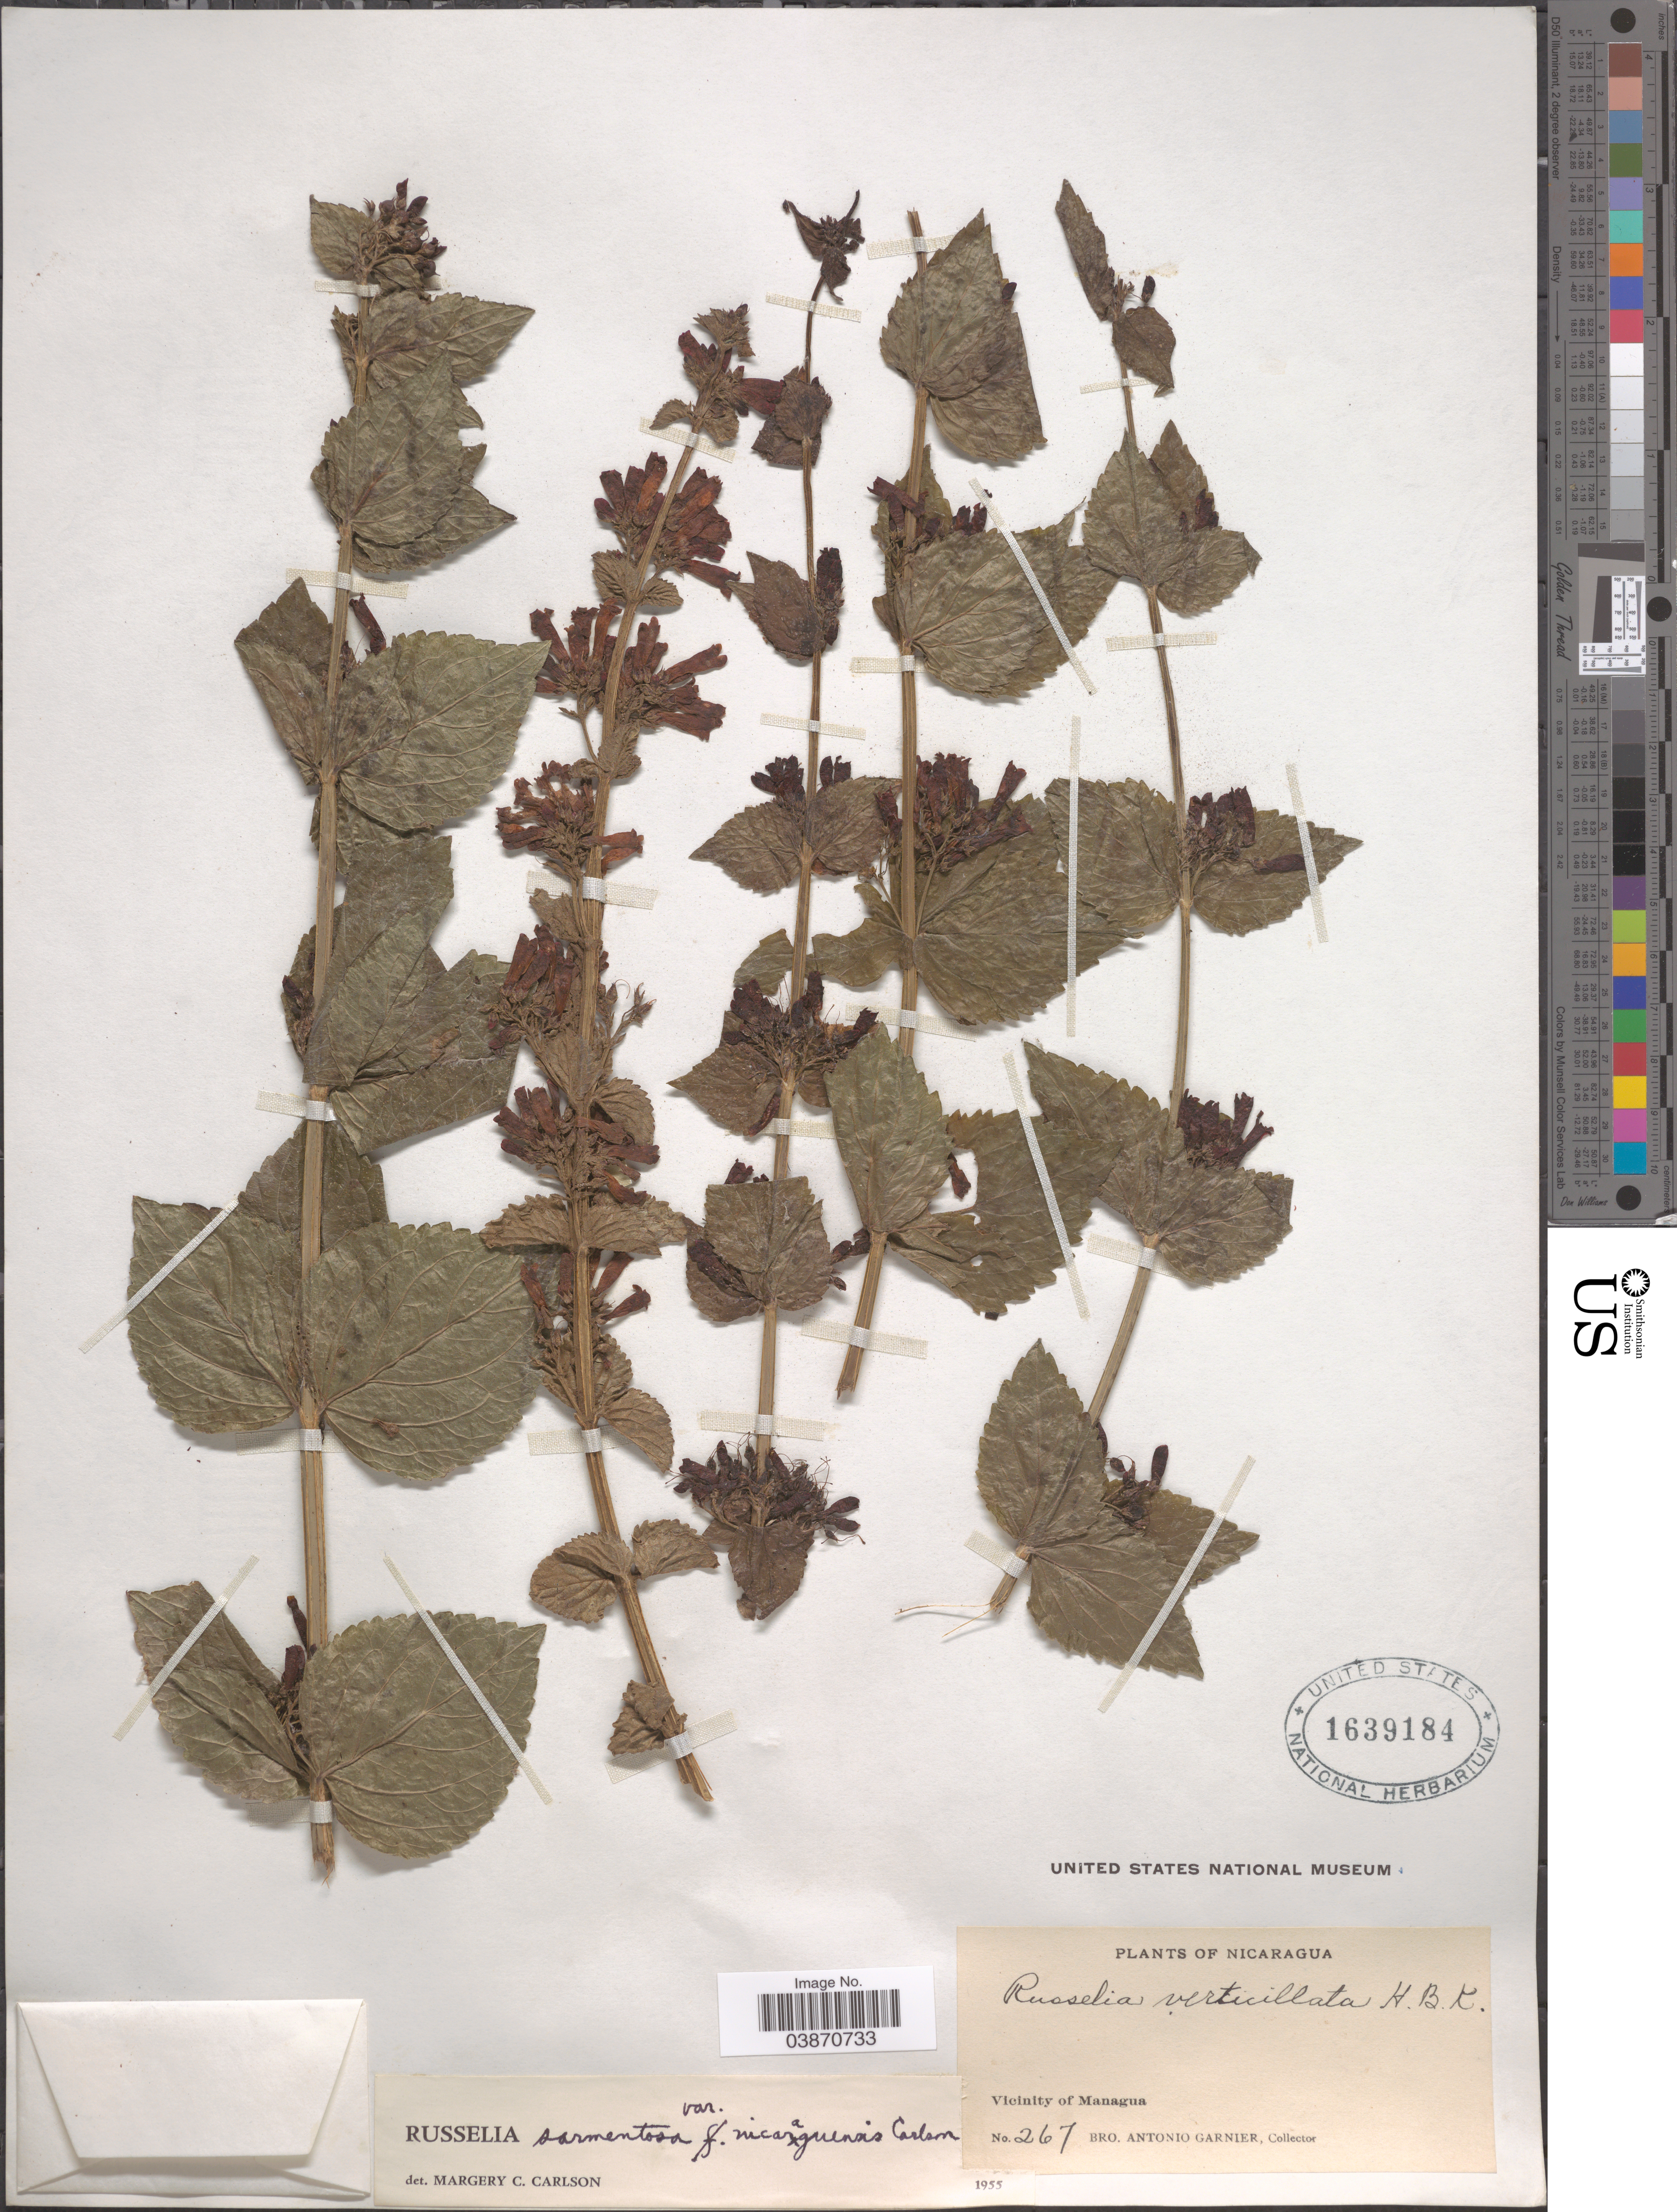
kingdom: Plantae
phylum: Tracheophyta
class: Magnoliopsida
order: Lamiales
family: Plantaginaceae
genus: Russelia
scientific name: Russelia sarmentosa var. nicaraguensis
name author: Carlson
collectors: Bro. A. Garnier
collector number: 267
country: Nicaragua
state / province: Managua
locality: Vicinity of Managua.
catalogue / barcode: US 1639184